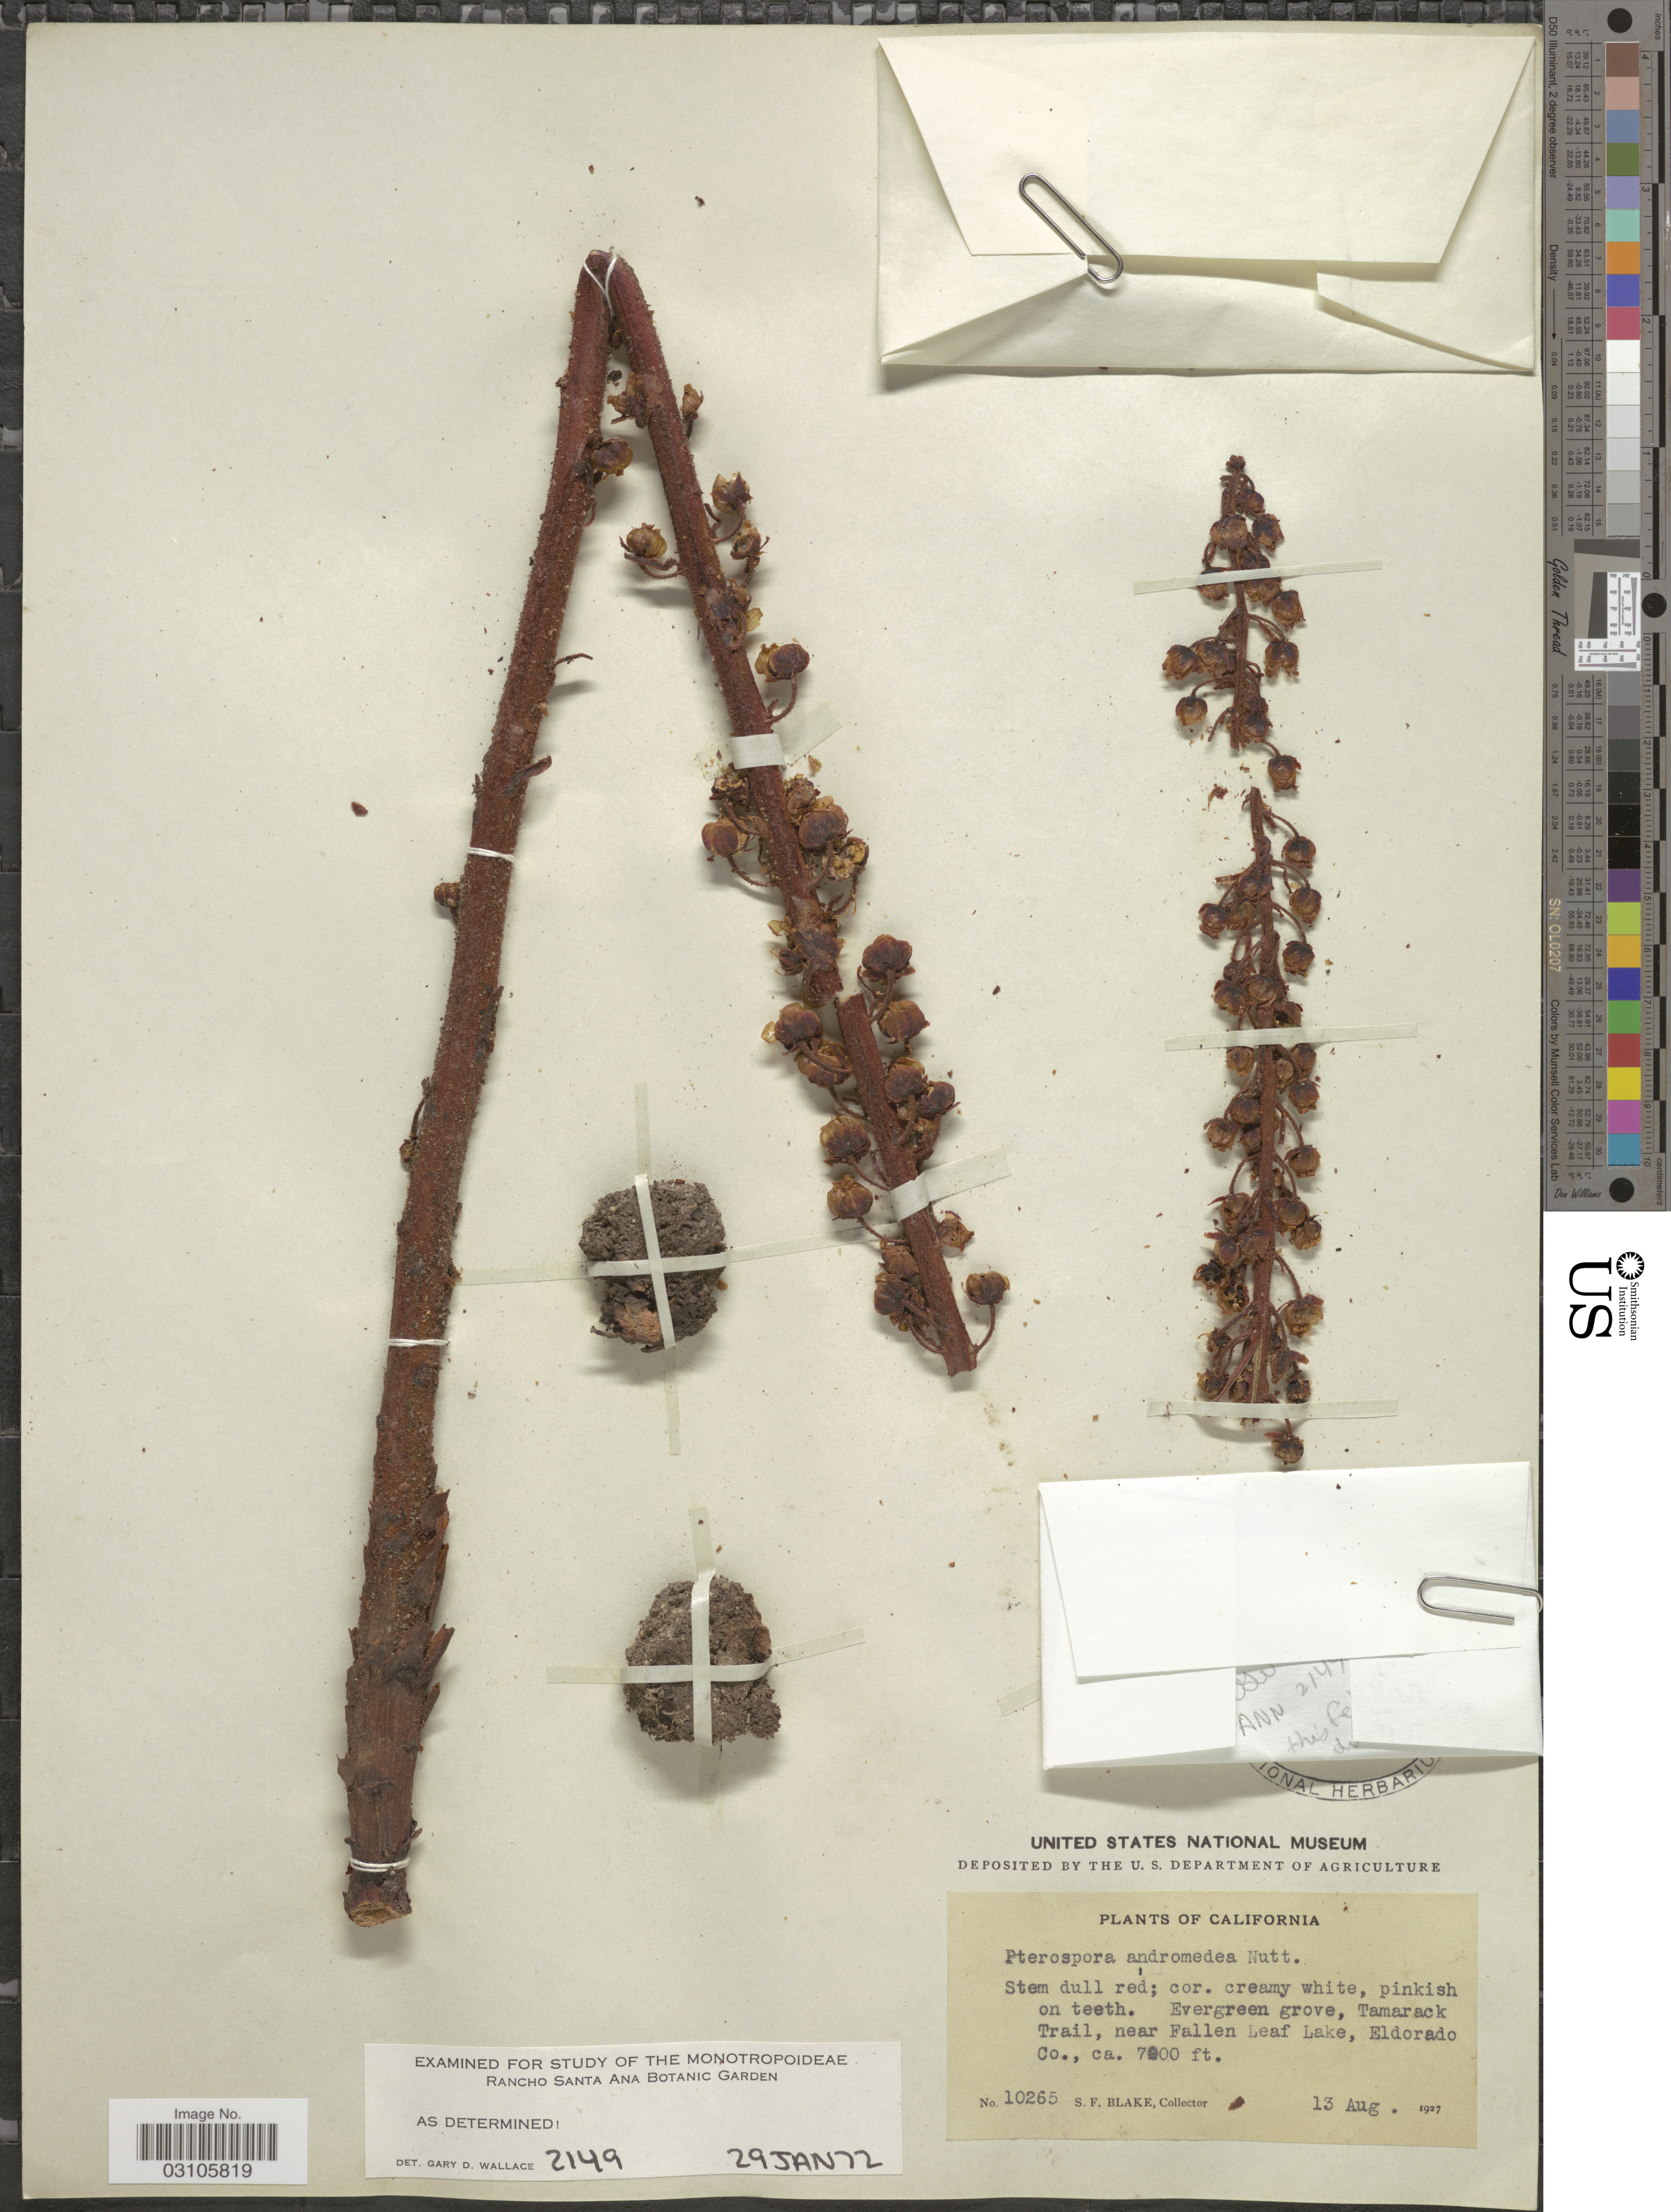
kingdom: Plantae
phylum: Tracheophyta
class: Magnoliopsida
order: Ericales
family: Ericaceae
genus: Pterospora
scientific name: Pterospora andromedea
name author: Nutt.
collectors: S. Blake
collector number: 10265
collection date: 1927-08-13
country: United States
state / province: California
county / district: El Dorado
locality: Evergreen grove, Tamarack Trail, near Fallen Leaf Lake, Eldorado Co.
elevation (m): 2134